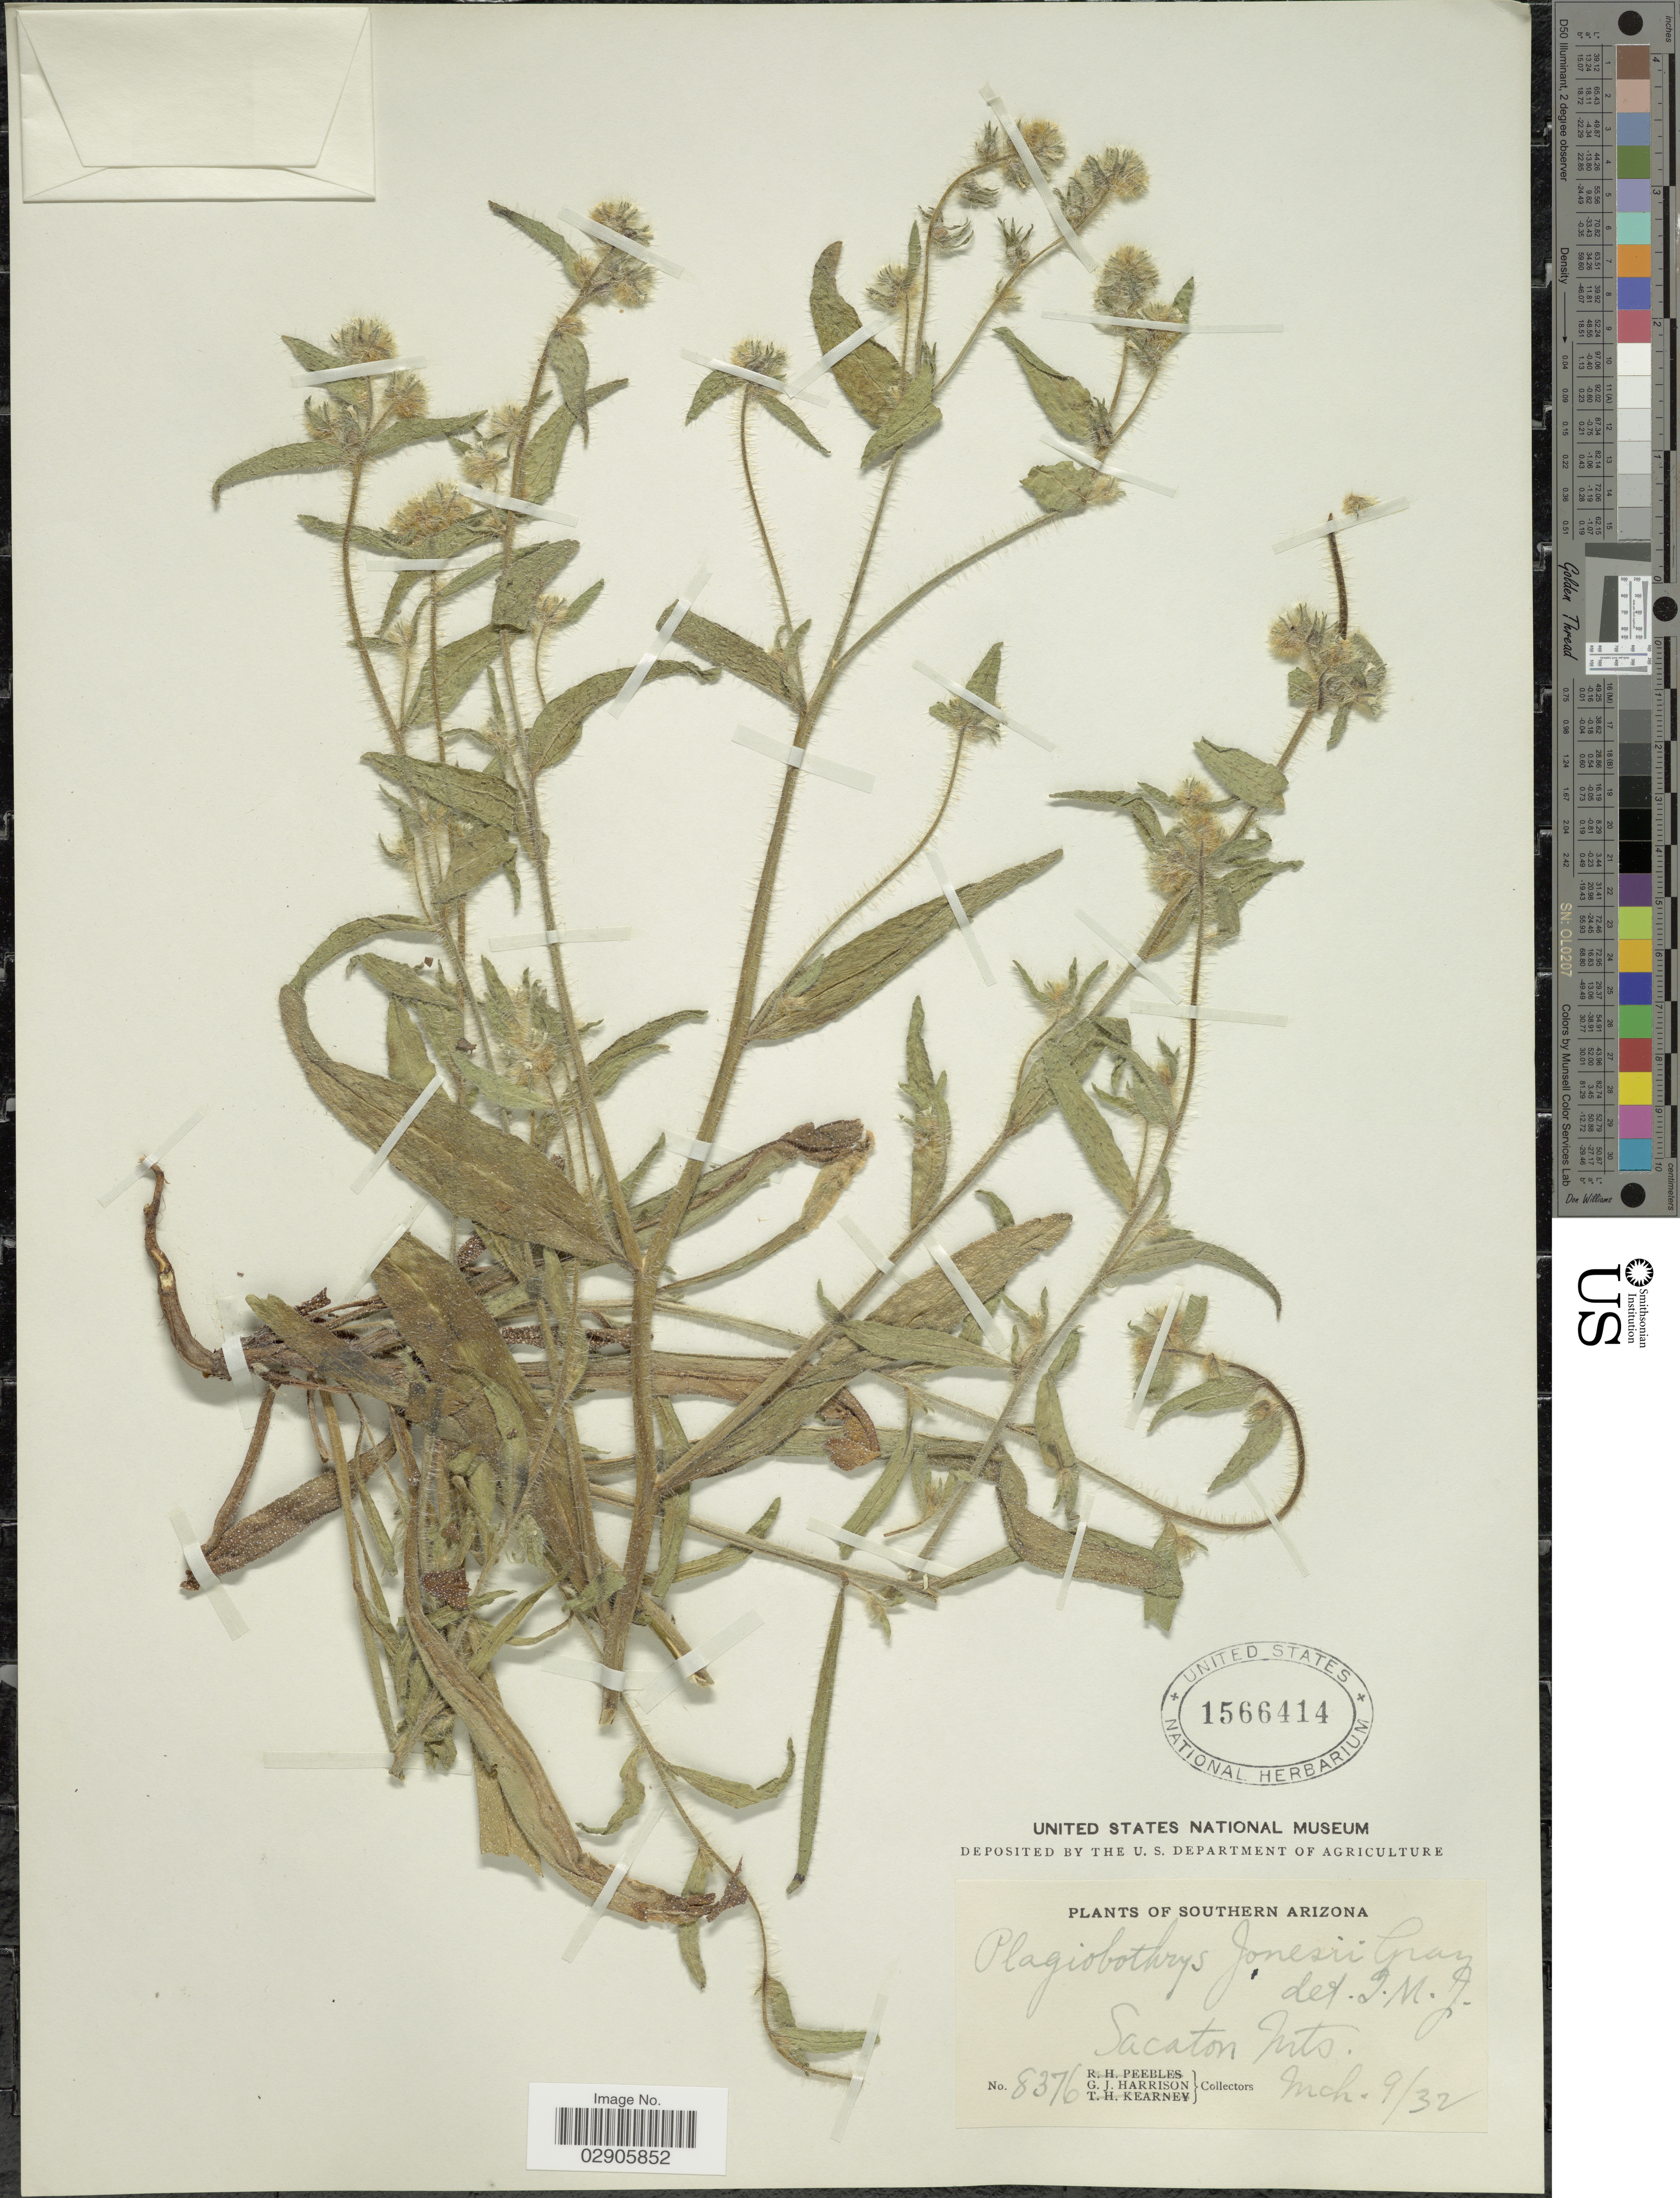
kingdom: Plantae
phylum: Tracheophyta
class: Magnoliopsida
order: Boraginales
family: Boraginaceae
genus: Plagiobothrys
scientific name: Plagiobothrys jonesii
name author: A. Gray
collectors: G. J. Harrison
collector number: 8376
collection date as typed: Transcribed d/m/y: 9/3/32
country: United States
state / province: Arizona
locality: Southern Arizona. Sacaton Mts.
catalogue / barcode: US 1566414